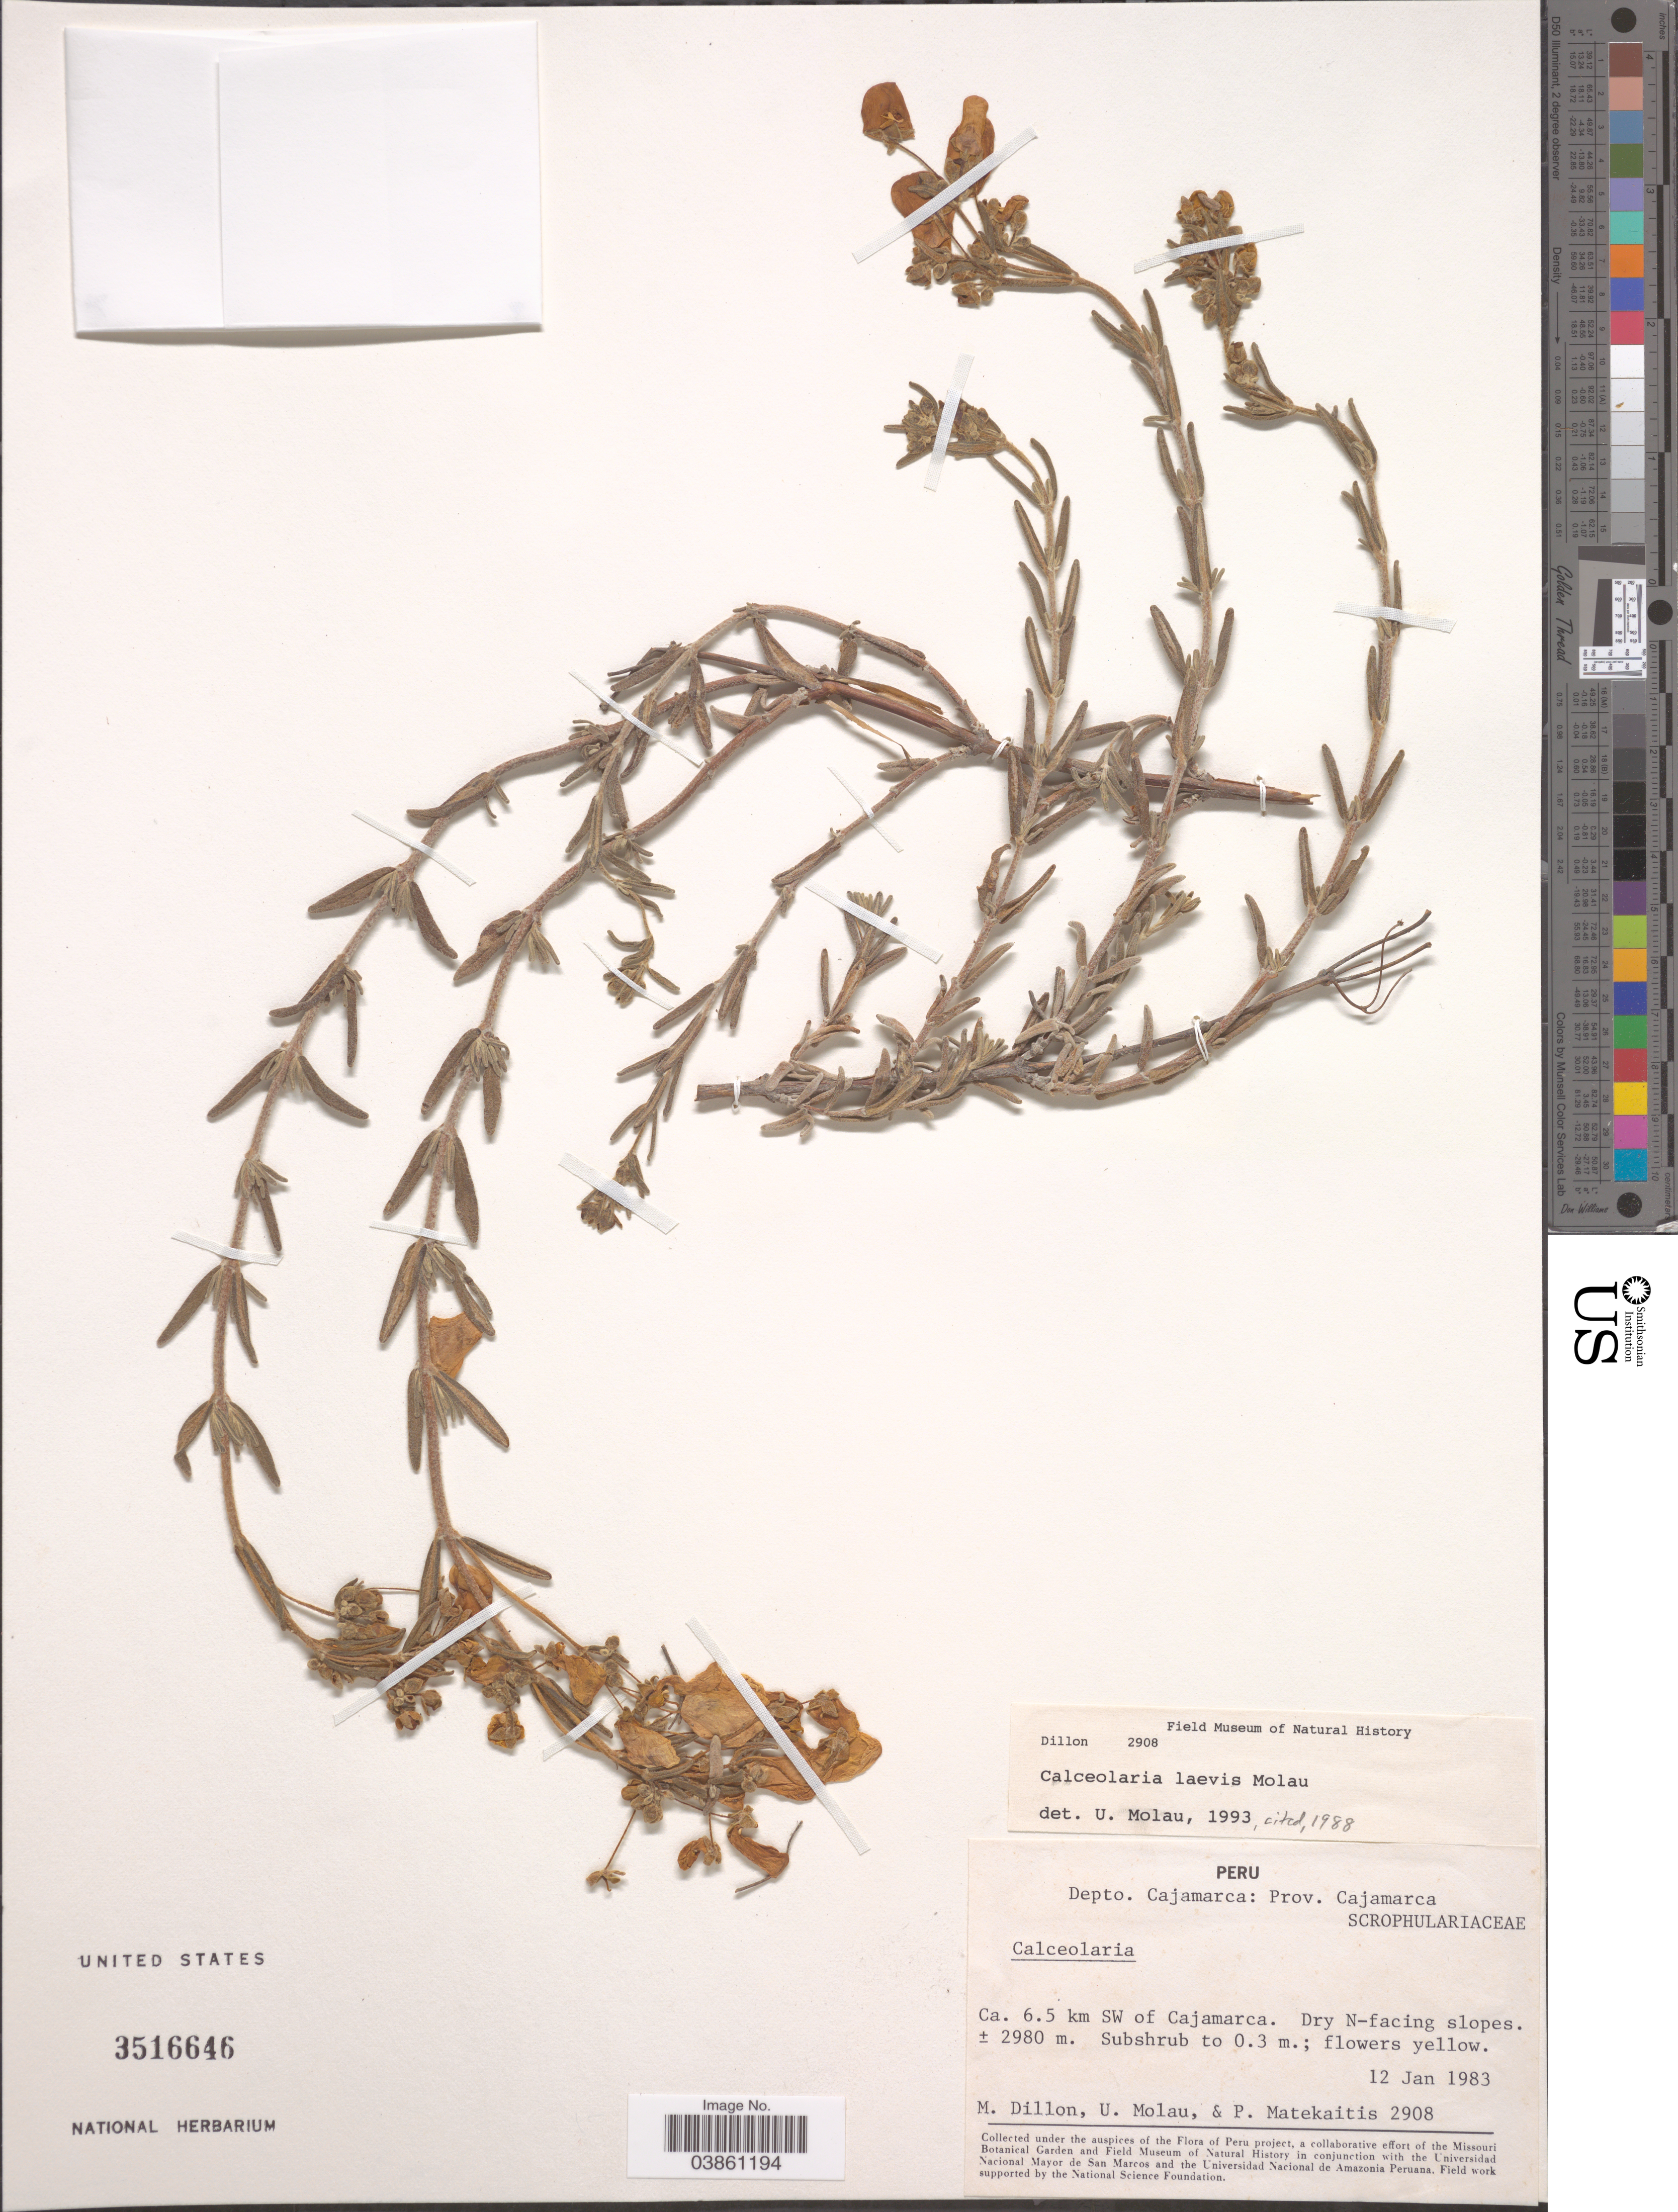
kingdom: Plantae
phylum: Tracheophyta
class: Magnoliopsida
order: Lamiales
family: Calceolariaceae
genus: Calceolaria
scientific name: Calceolaria laevis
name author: Molau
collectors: M. O. Dillon, U. Molau & P. Matekaitis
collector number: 2908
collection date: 1983-01-12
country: Peru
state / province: Cajamarca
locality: Depto. Cajamarca. Ca. 6.5 km Sw of Cajamarca. Dry N-facing slopes.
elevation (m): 2980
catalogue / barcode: US 3516646